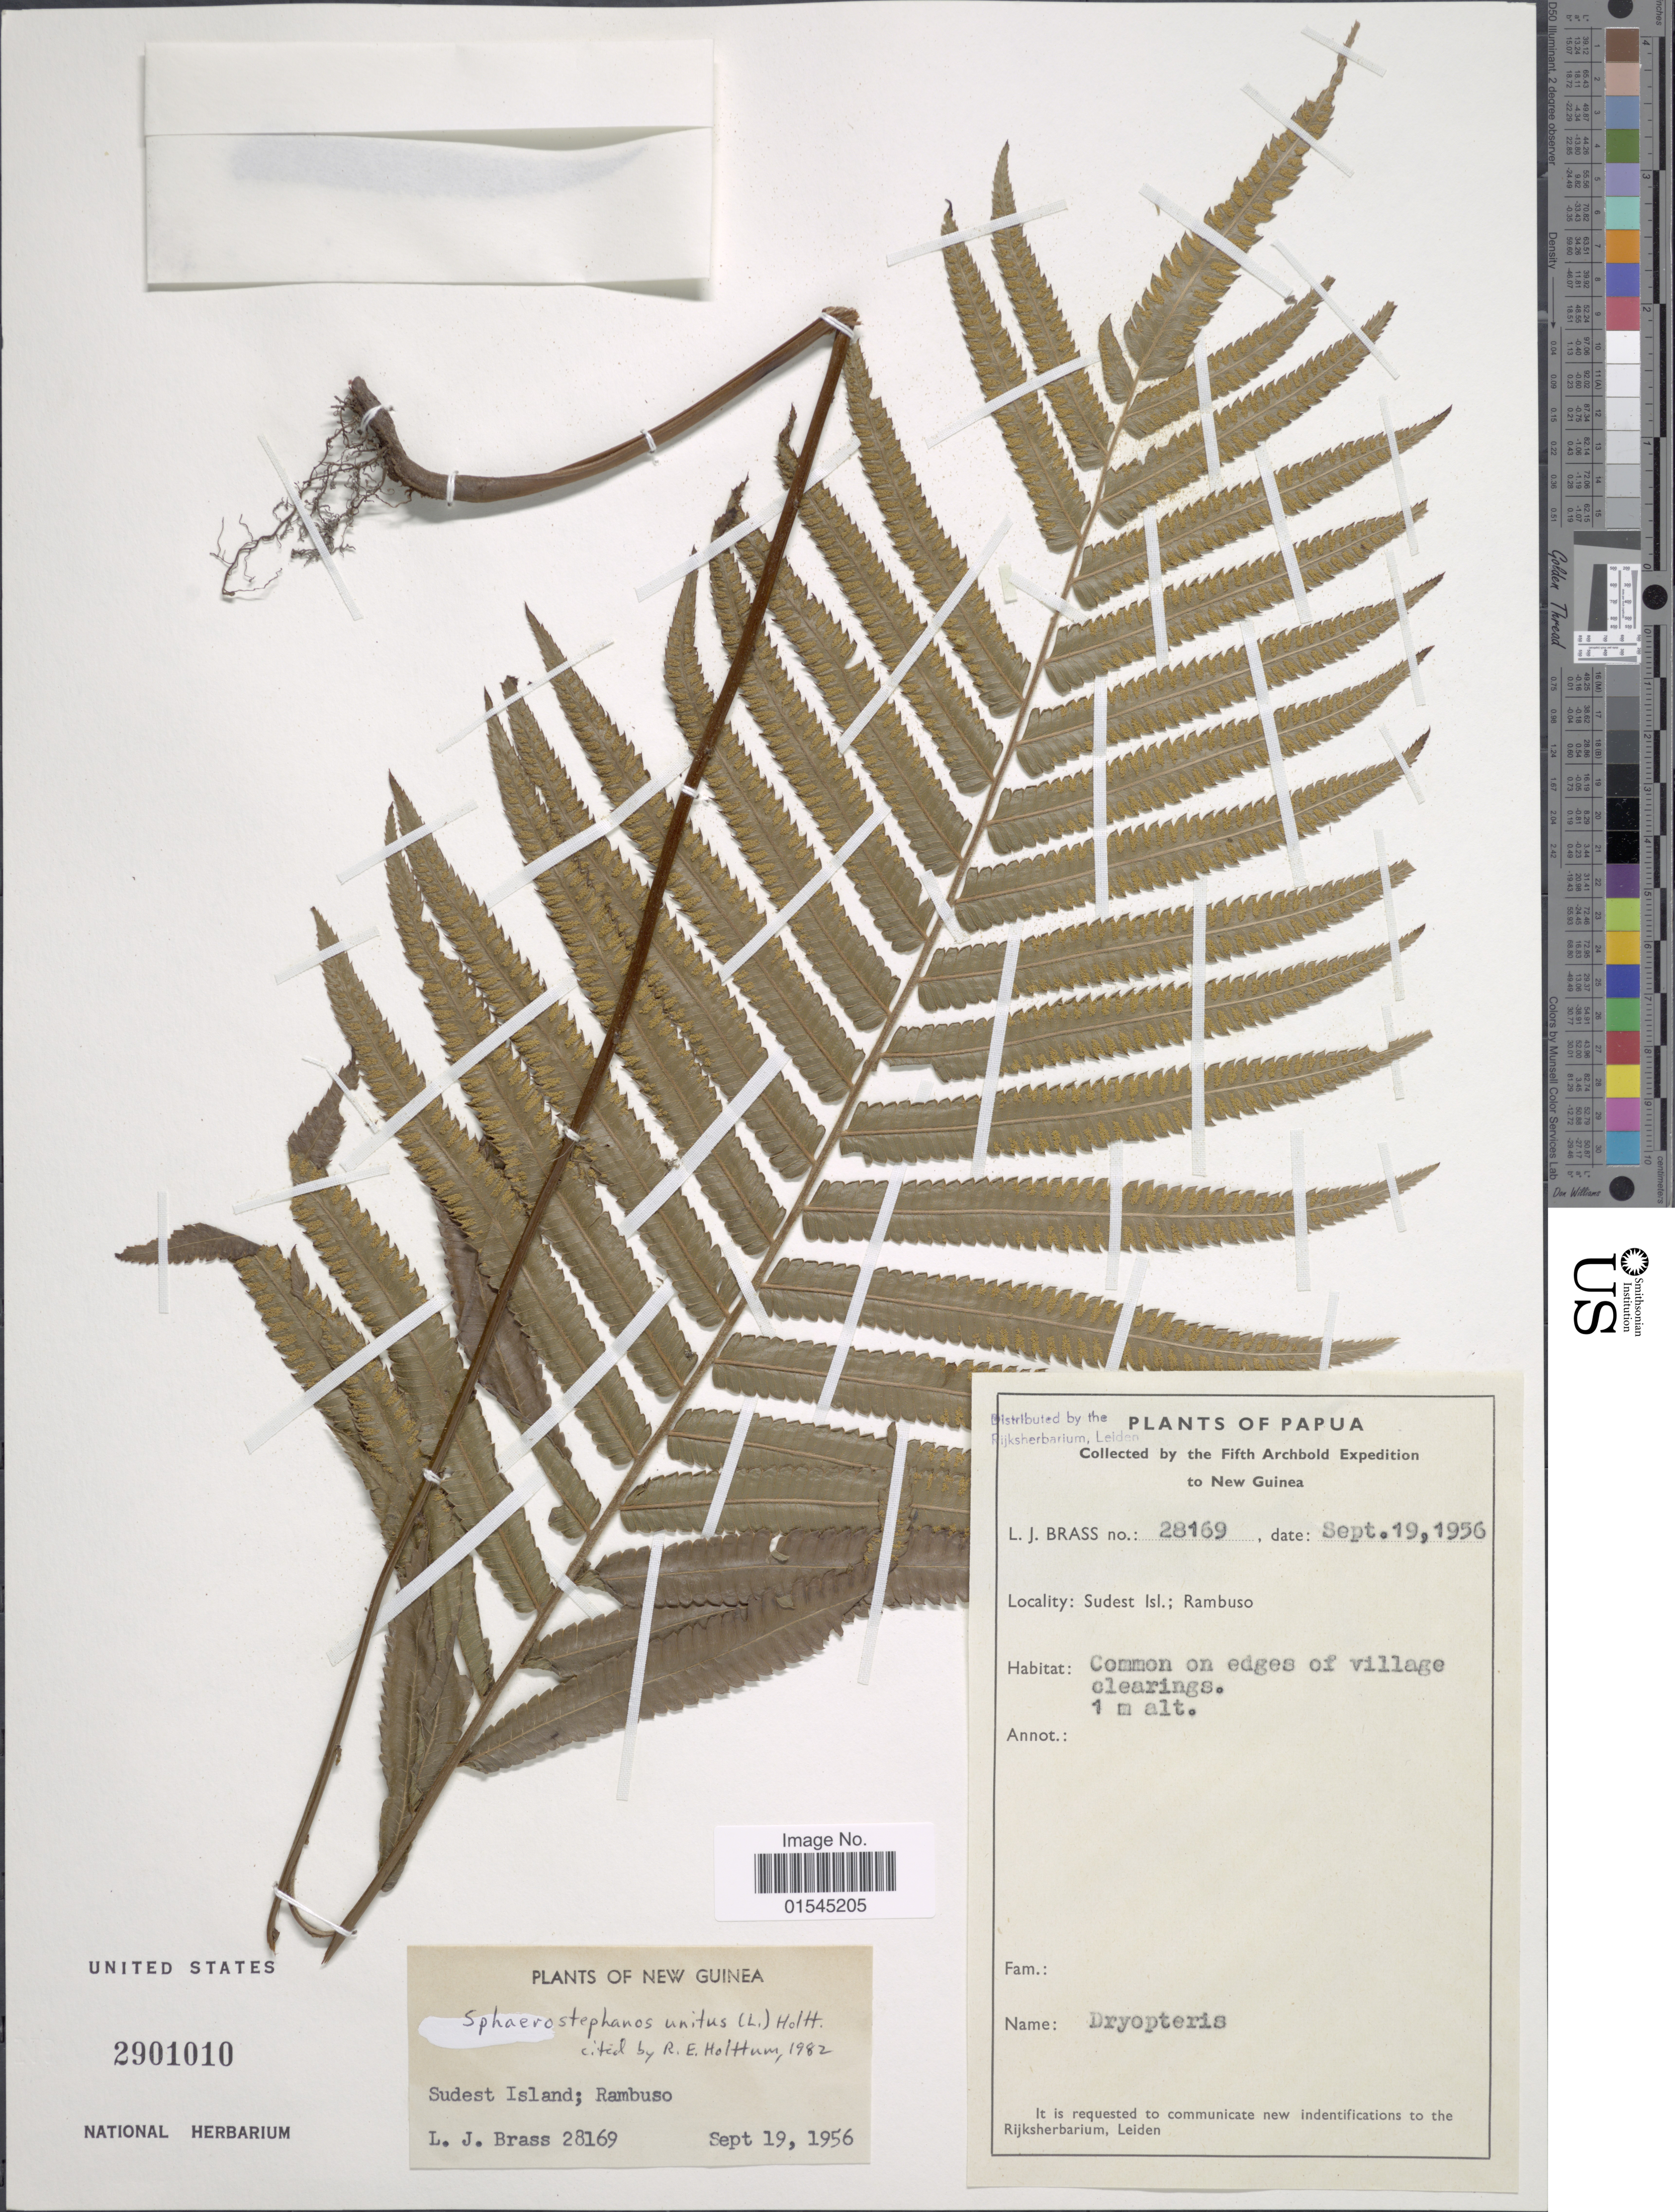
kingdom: Plantae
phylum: Tracheophyta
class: Polypodiopsida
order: Polypodiales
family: Thelypteridaceae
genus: Sphaerostephanos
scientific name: Sphaerostephanos unitus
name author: (L.) Holttum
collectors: L. J. Brass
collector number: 28169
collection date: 1956-09-19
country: Papua New Guinea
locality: New Guinea. Sudest Isl.; Rambuso. Papua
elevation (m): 1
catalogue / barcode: US 2901010